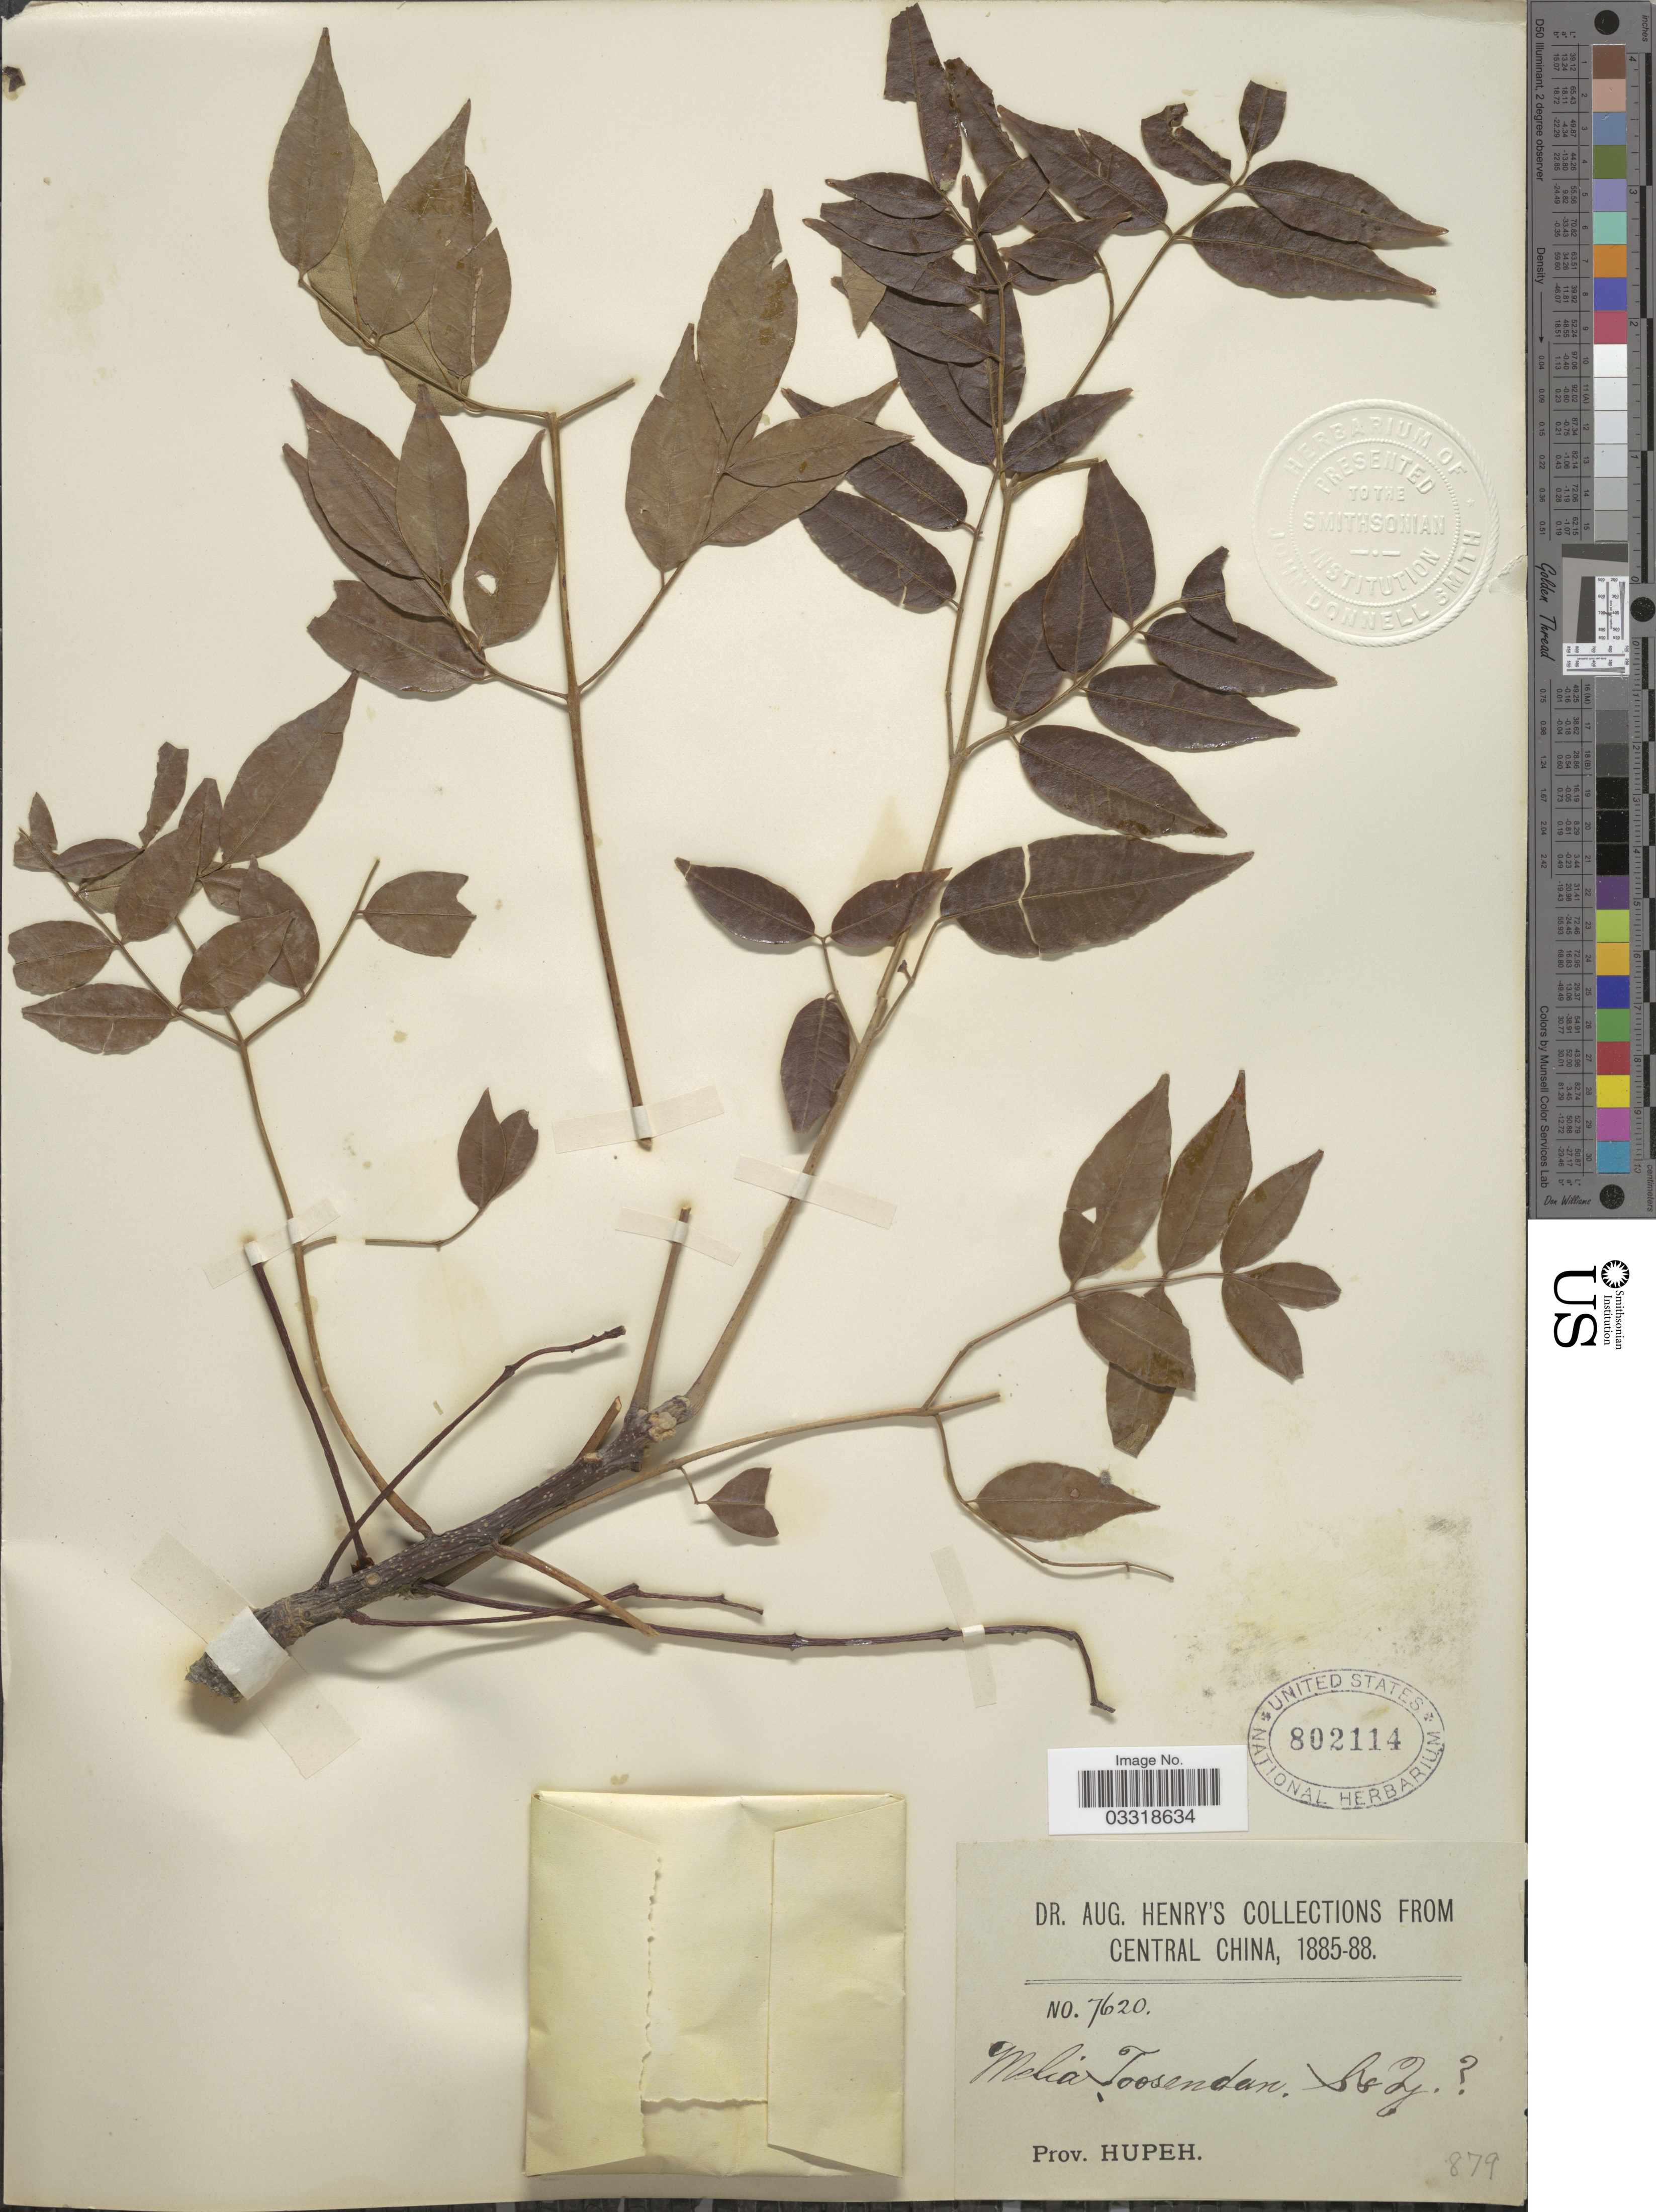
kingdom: Plantae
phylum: Tracheophyta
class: Magnoliopsida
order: Sapindales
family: Meliaceae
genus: Melia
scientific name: Melia toosendan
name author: Siebold & Zucc.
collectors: A. Henry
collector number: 7620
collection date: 1885/1888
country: China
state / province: Hubei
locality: Central China. Prov. Hupeh.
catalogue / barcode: US 802114